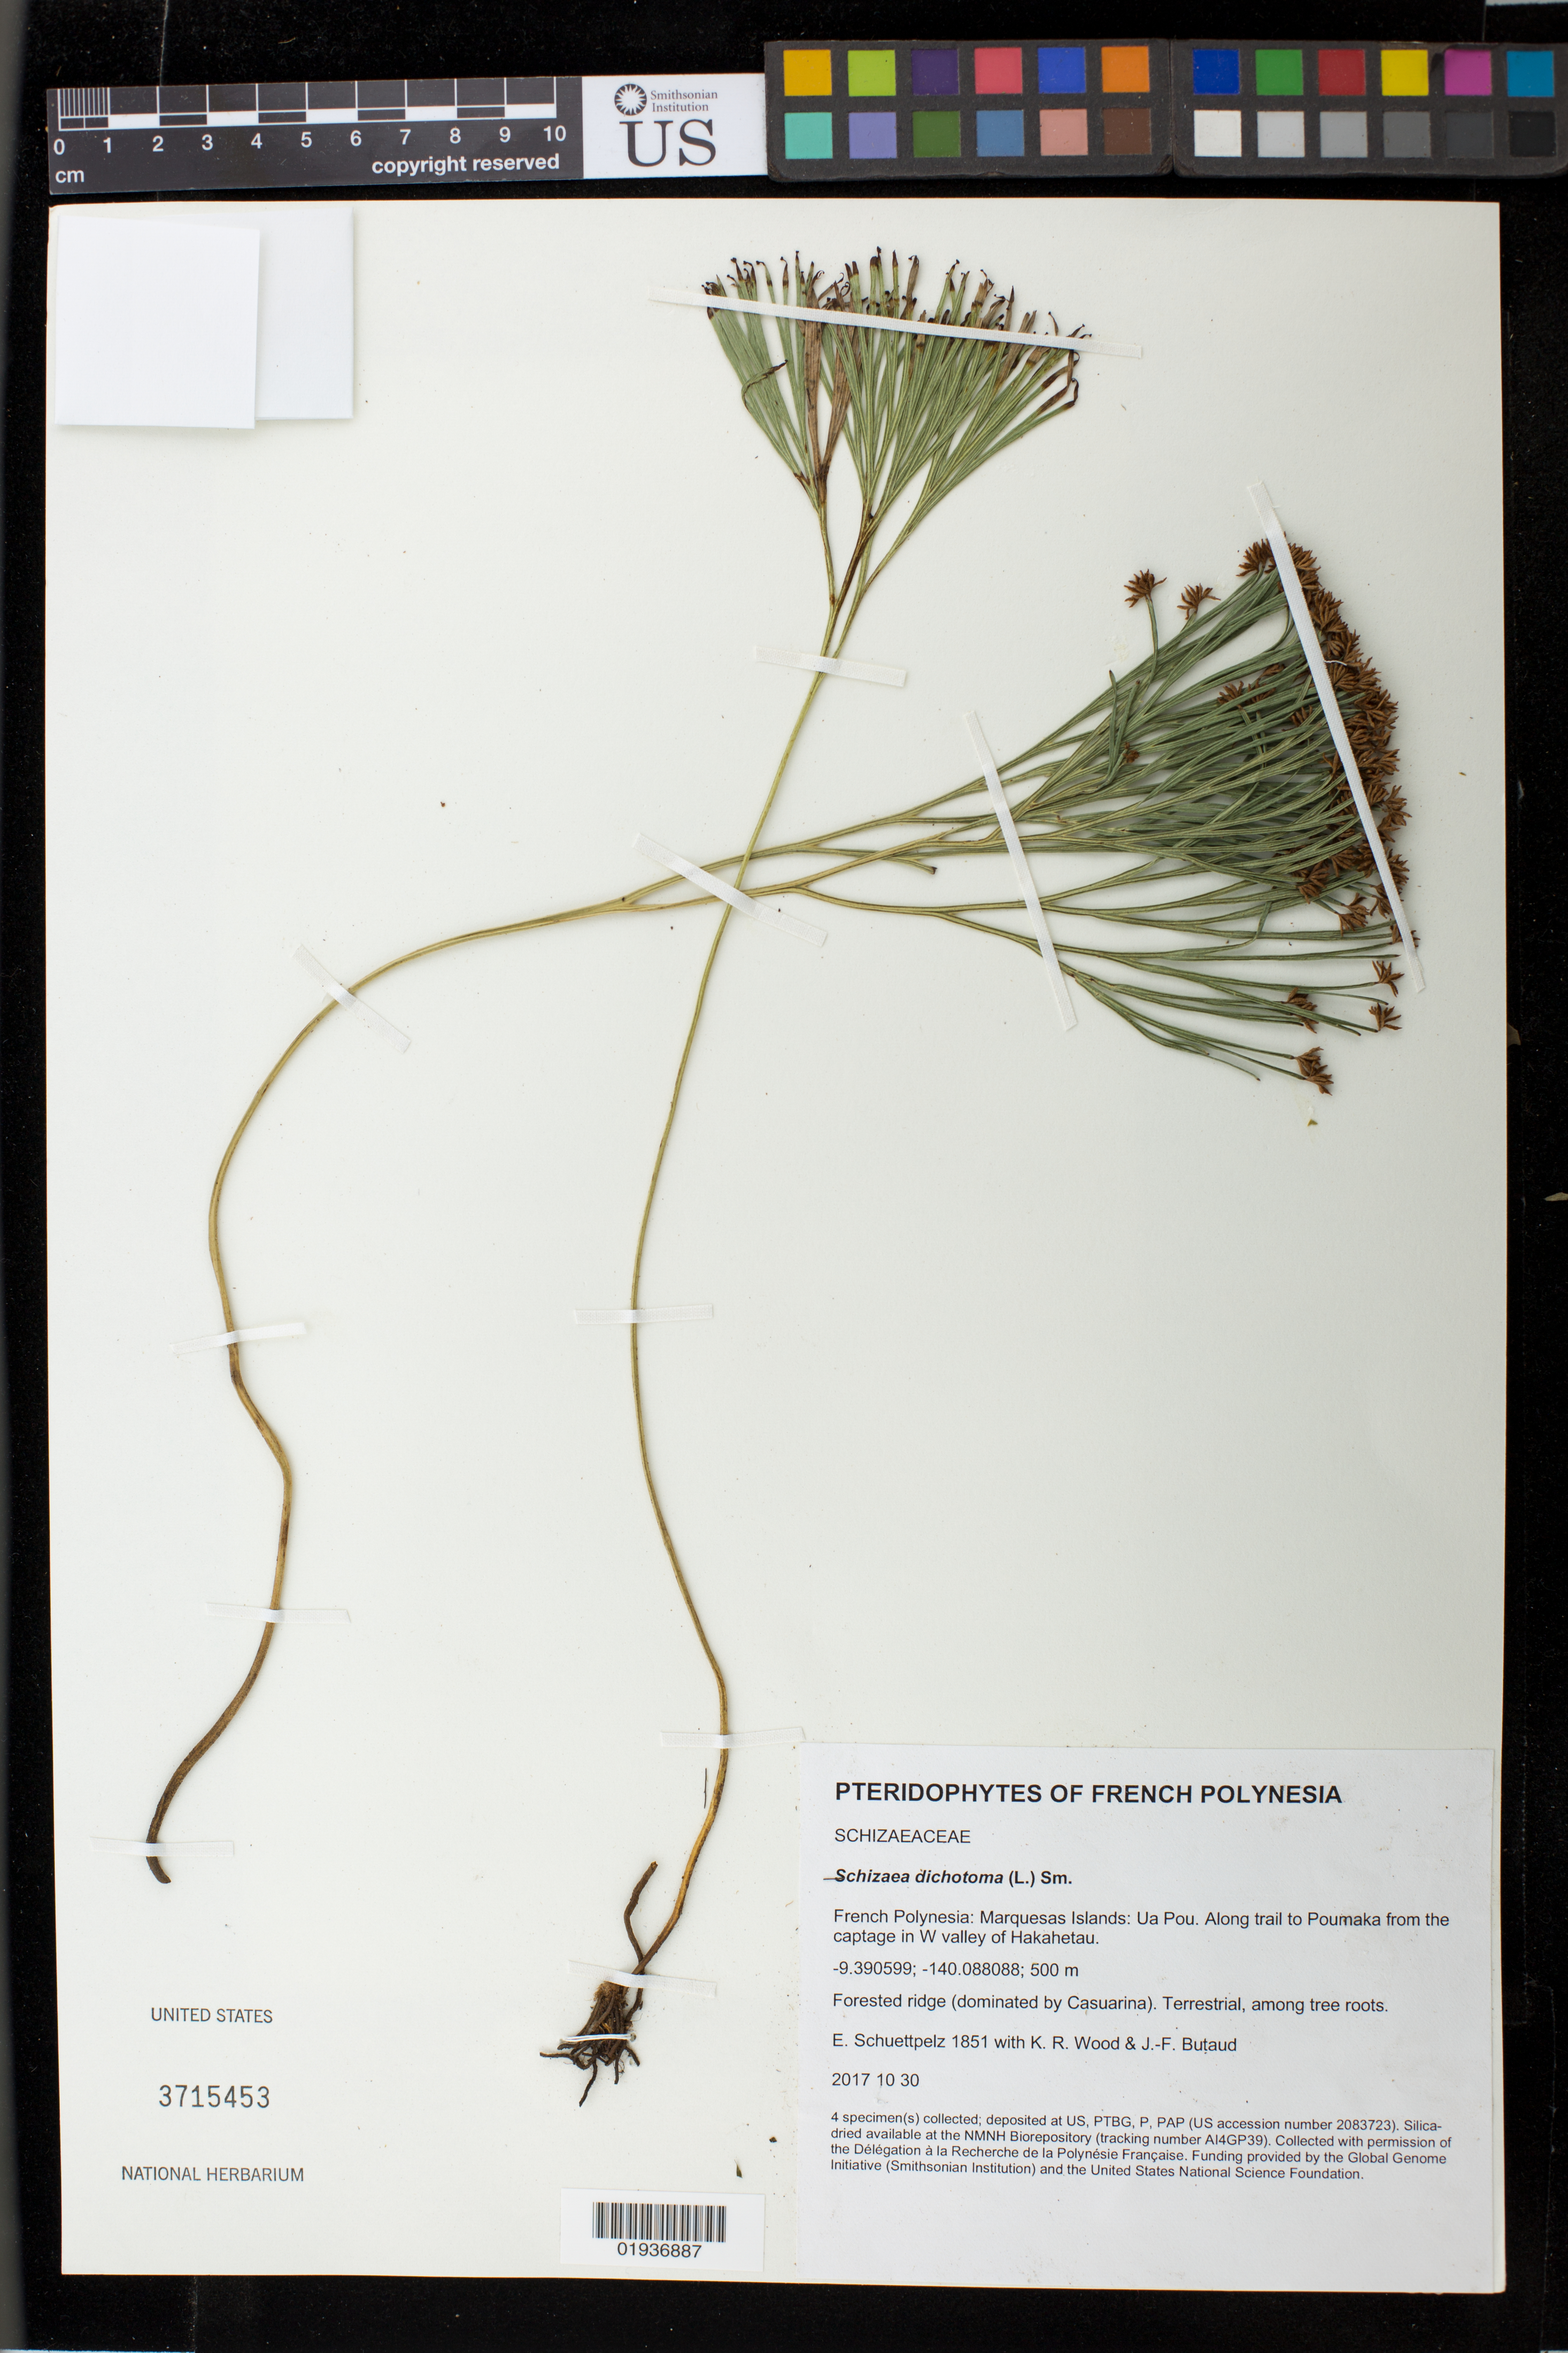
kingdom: Plantae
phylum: Tracheophyta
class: Polypodiopsida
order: Schizaeales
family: Schizaeaceae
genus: Schizaea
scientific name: Schizaea dichotoma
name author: (L.) J. Sm.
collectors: E. Schuettpelz, K. R. Wood & J. -F. Butaud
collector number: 1851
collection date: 2017-10-30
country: French Polynesia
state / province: Marquesas Islands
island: Ua Pou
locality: Along trail to Poumaka from the captage in W valley of Hakahetau.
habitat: Forested ridge (dominated by Casuarina).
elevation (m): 500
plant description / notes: Collected with permission of the Délégation à la Recherche de la Polynésie Française. Funding provided by the Global Genome Initiative (Smithsonian Institution) and the United States National Science Foundation. Silica dried tissue stored at AI4GP39 in the NMNH Biorepository, Smithsonian Institution.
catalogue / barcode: US 3715453